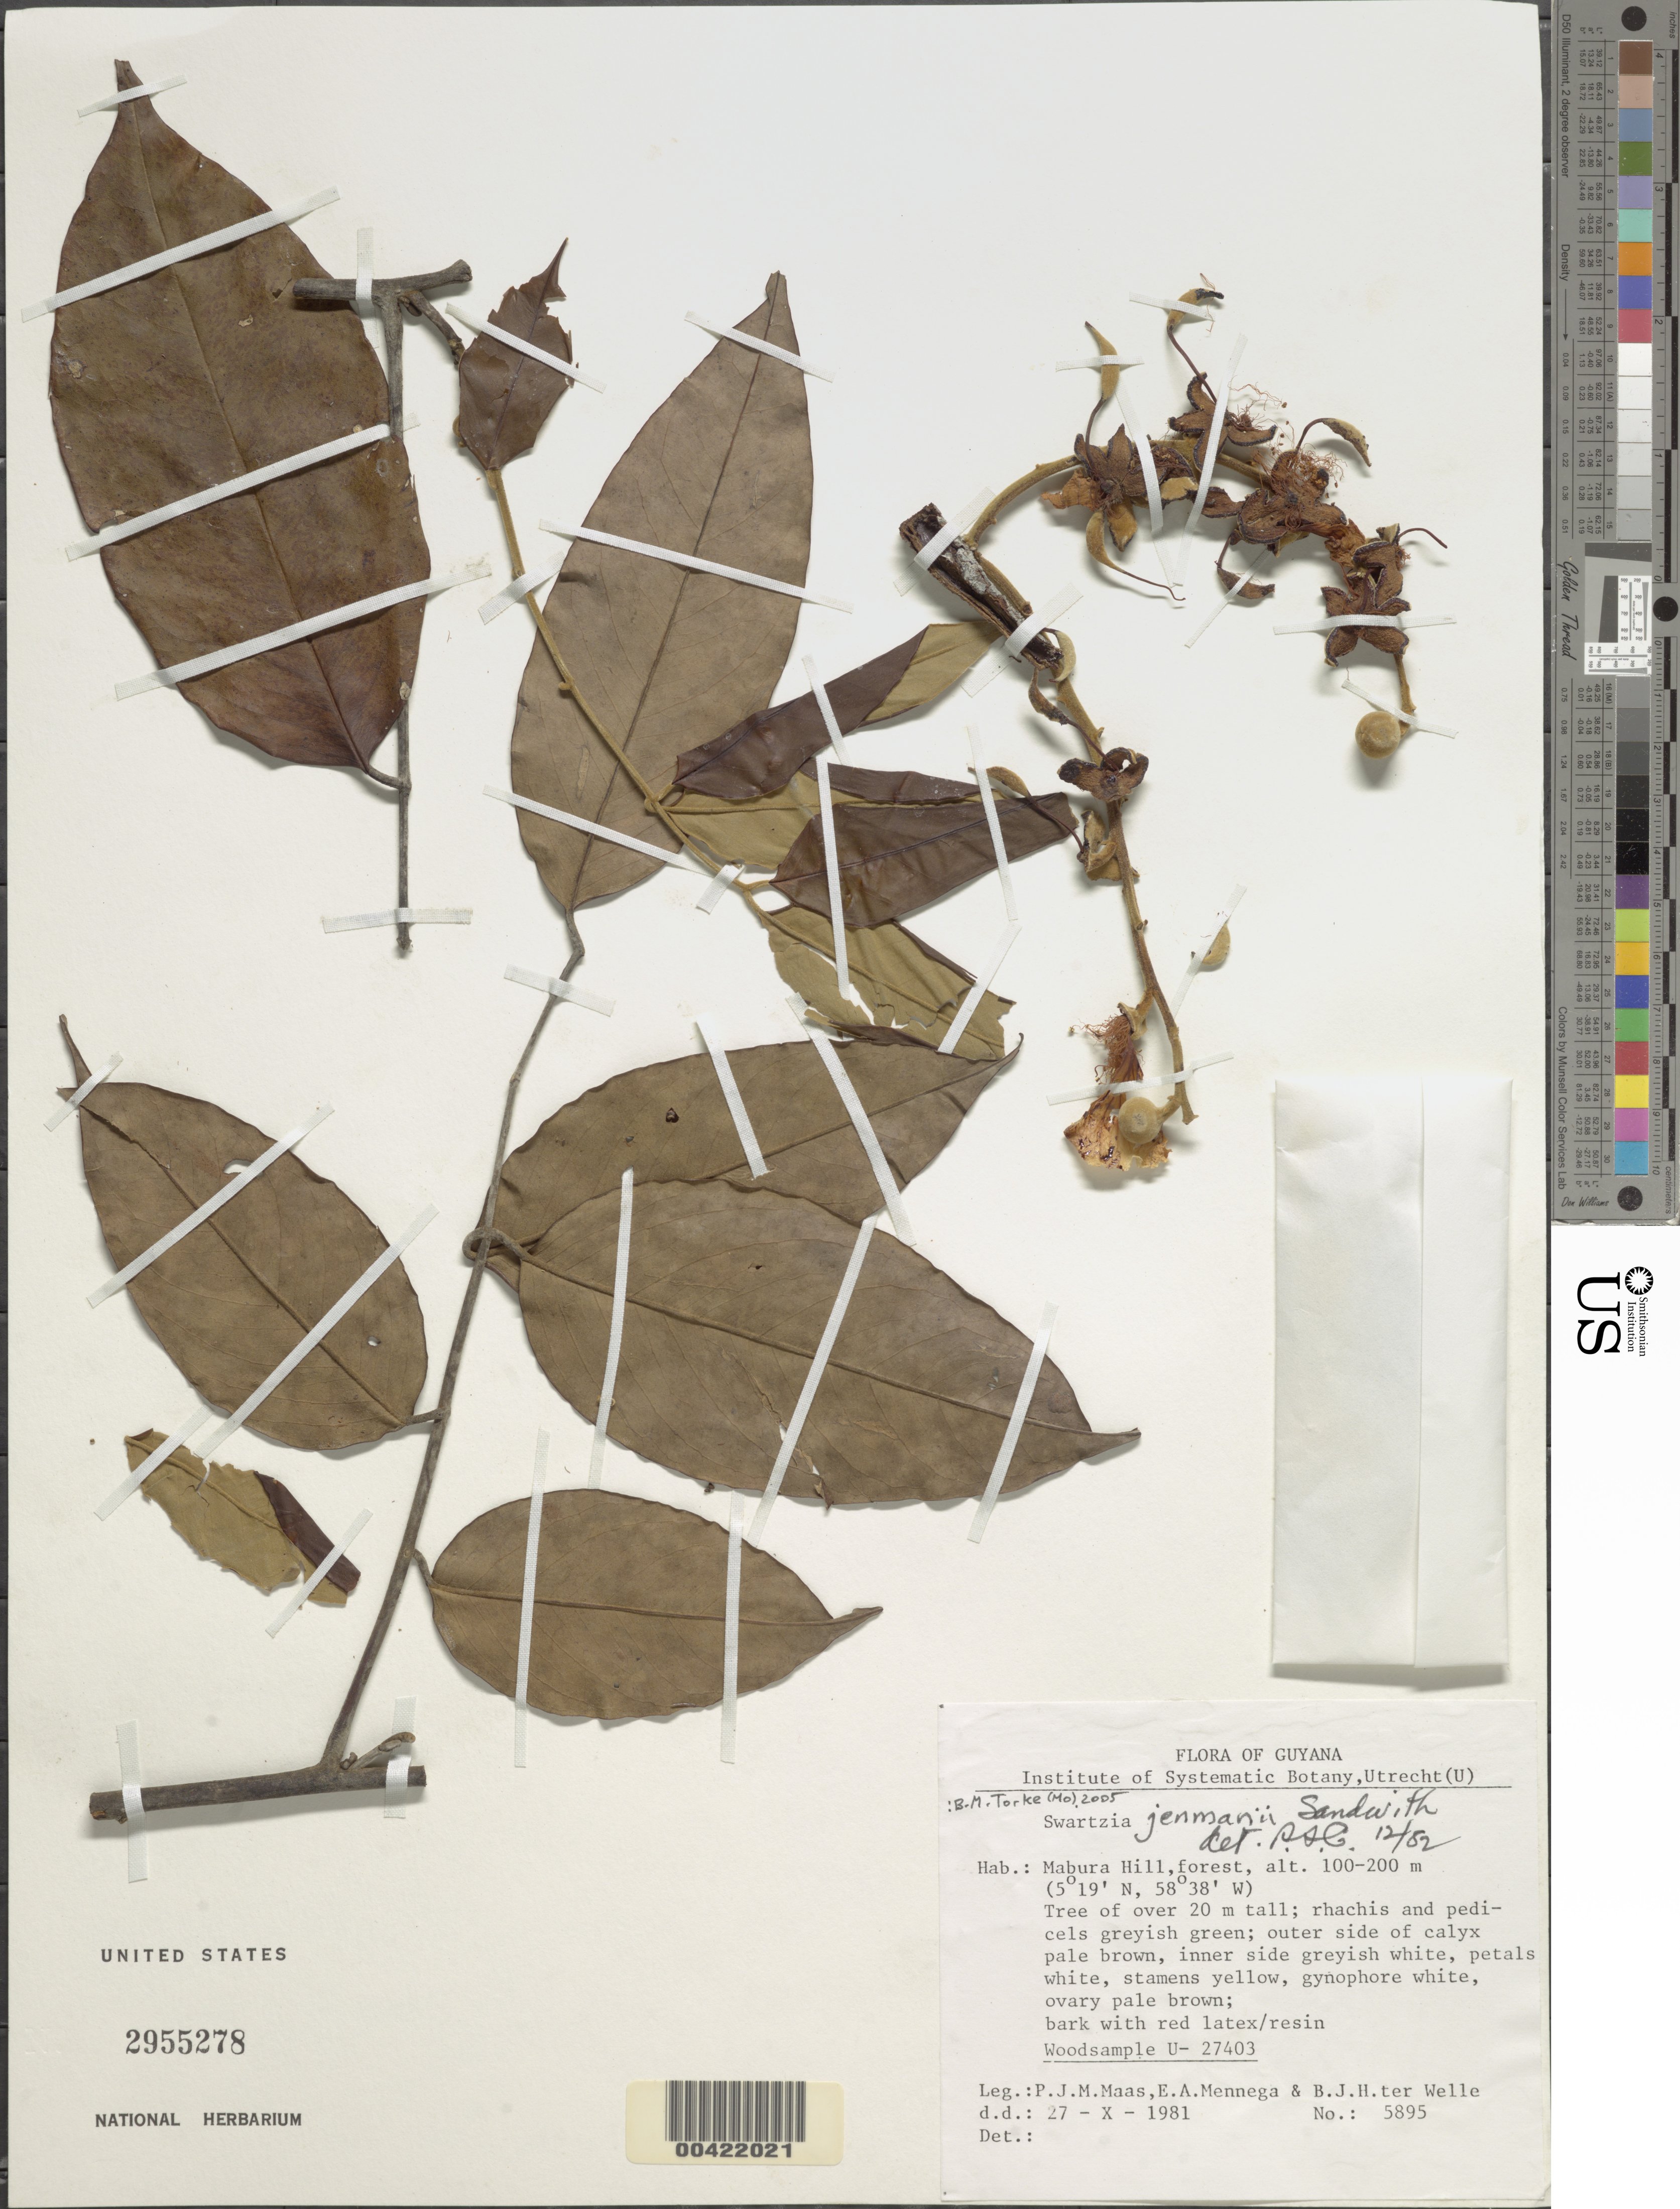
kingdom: Plantae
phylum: Tracheophyta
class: Magnoliopsida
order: Fabales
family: Fabaceae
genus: Swartzia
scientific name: Swartzia jenmanii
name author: Sandwith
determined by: Cowan, R. S.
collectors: P. Maas, E. A. Mennega & B. Welle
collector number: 5895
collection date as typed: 27 Oct 1981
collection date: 1981-10-27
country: Guyana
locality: Mabura Hill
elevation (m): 100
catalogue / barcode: US 2955278